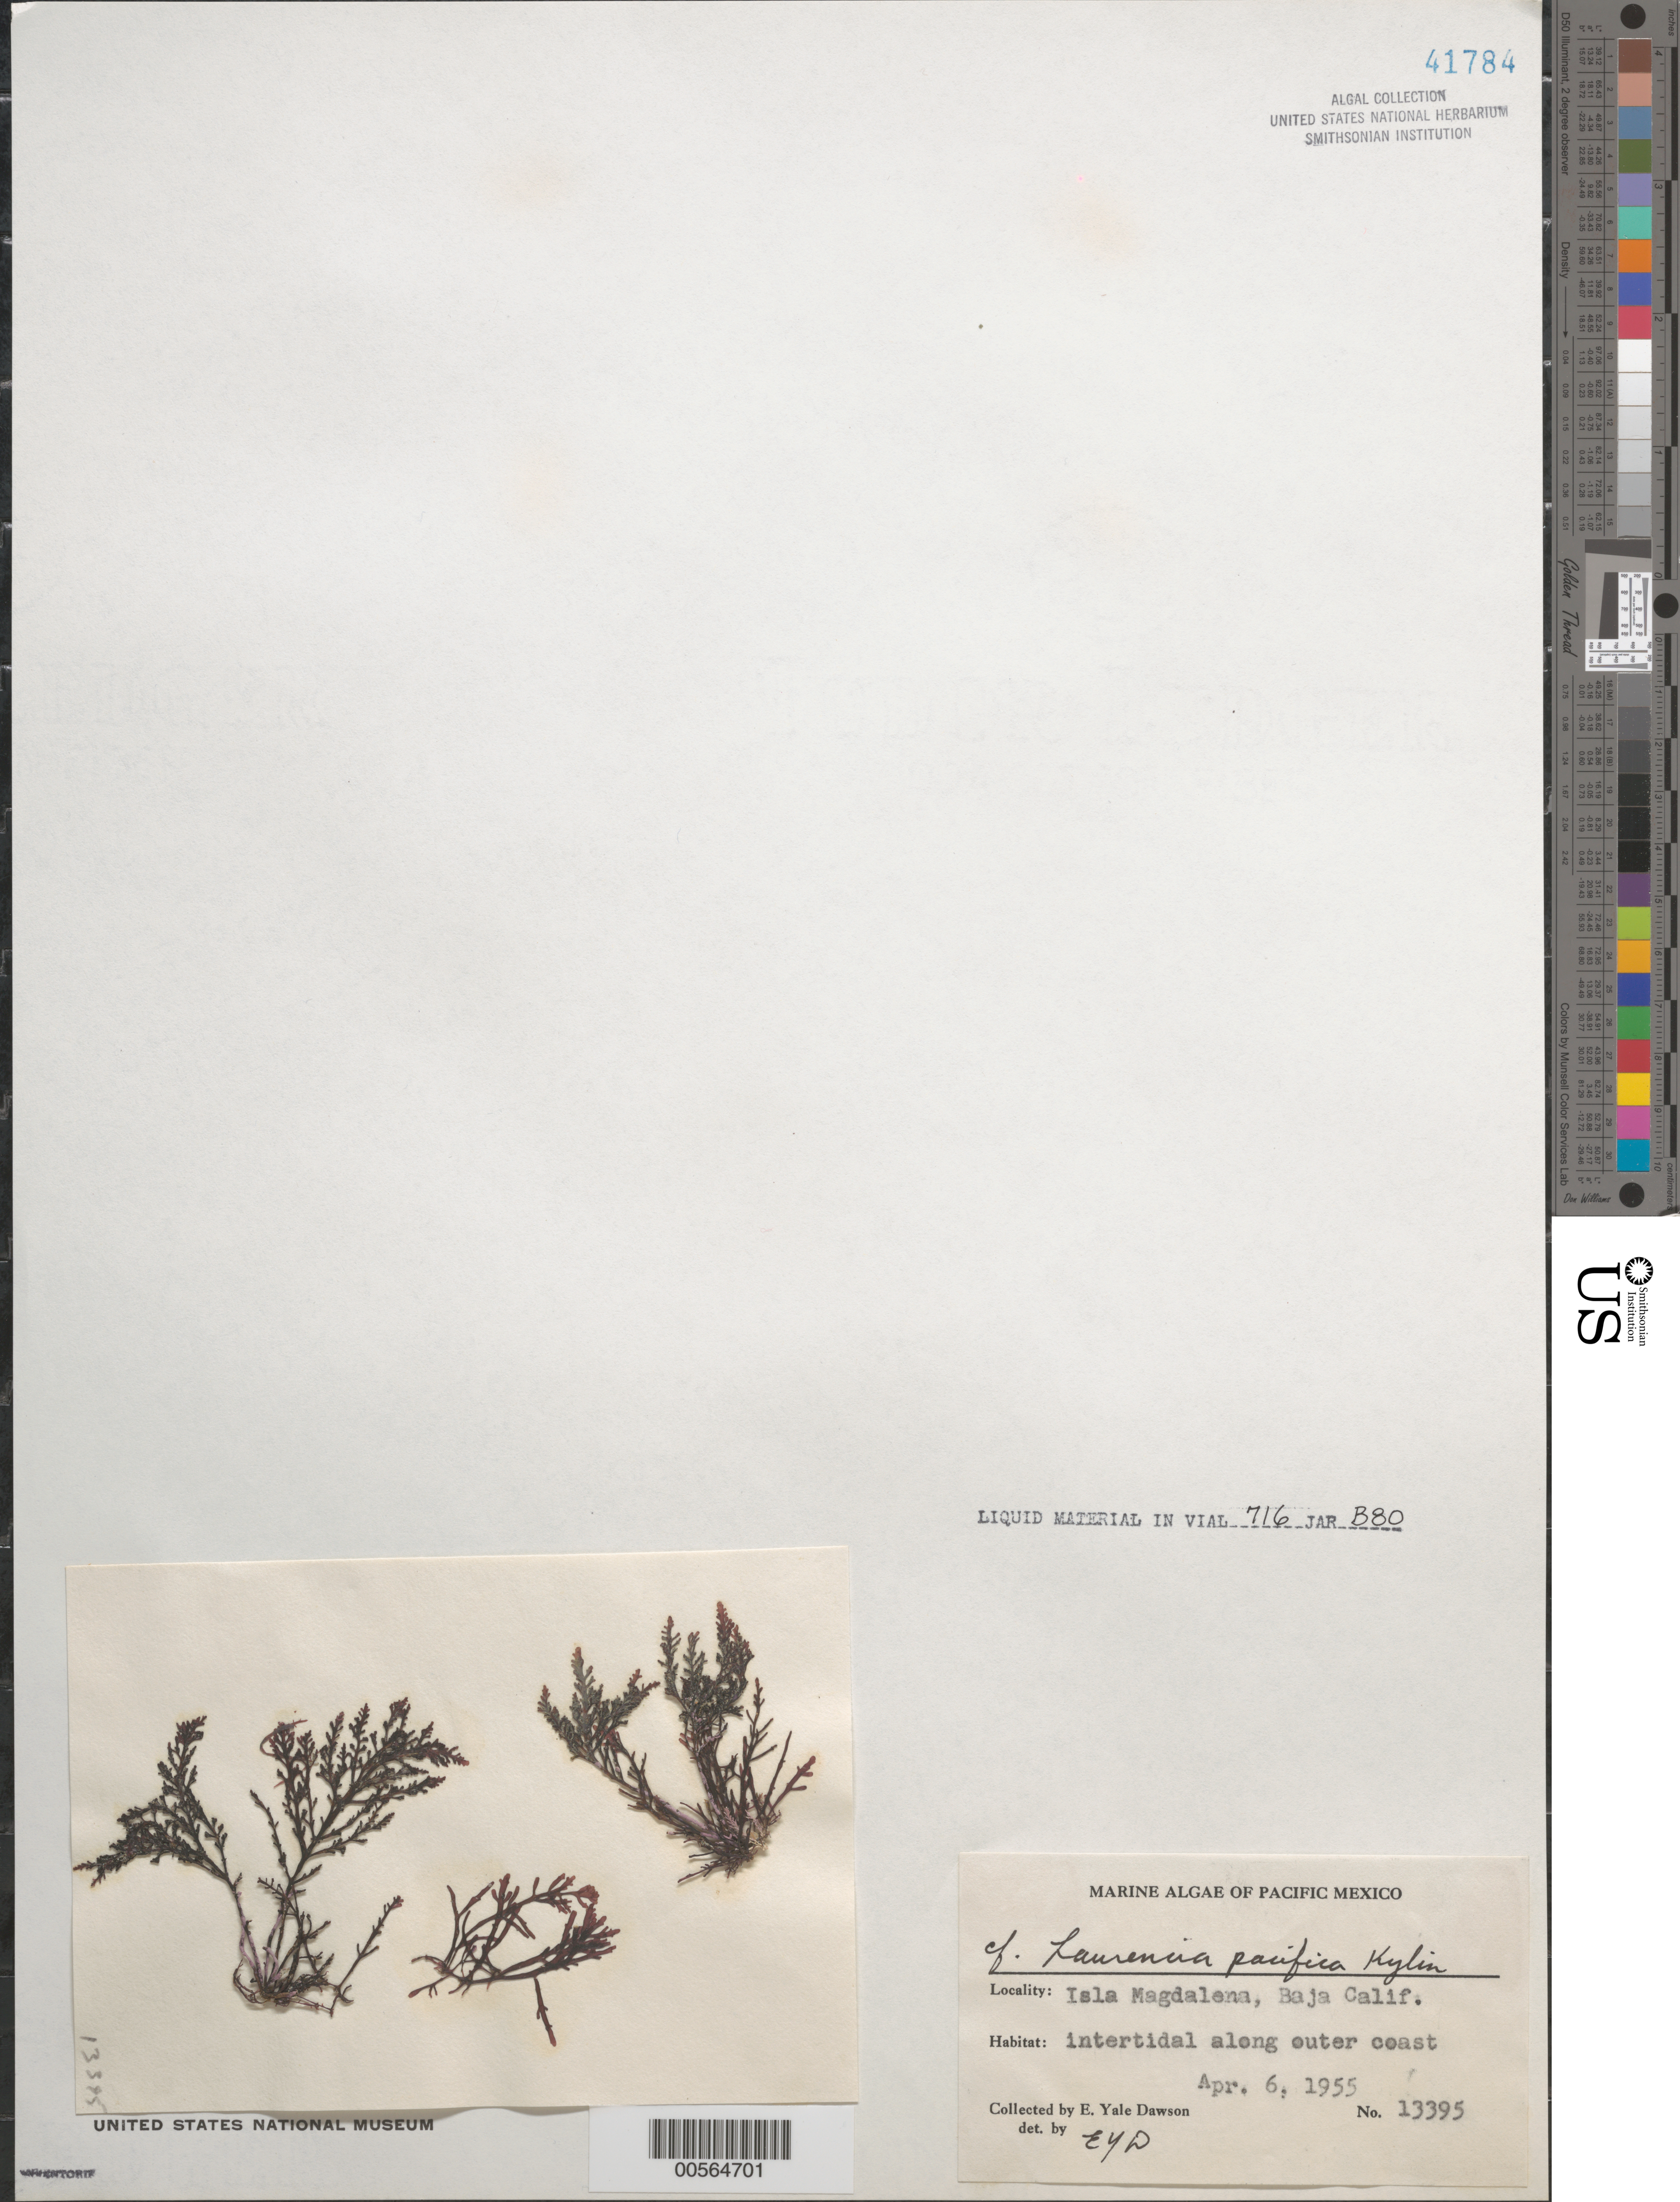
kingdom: Plantae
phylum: Rhodophyta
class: Florideophyceae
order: Ceramiales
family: Rhodomelaceae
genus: Laurencia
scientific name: Laurencia pacifica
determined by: Dawson, E. Y.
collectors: E. Y. Dawson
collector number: EYD 13395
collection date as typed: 06 Apr 1955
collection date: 1955-04-06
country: Mexico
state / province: Baja California Sur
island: Isla Magdalena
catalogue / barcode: US 41784